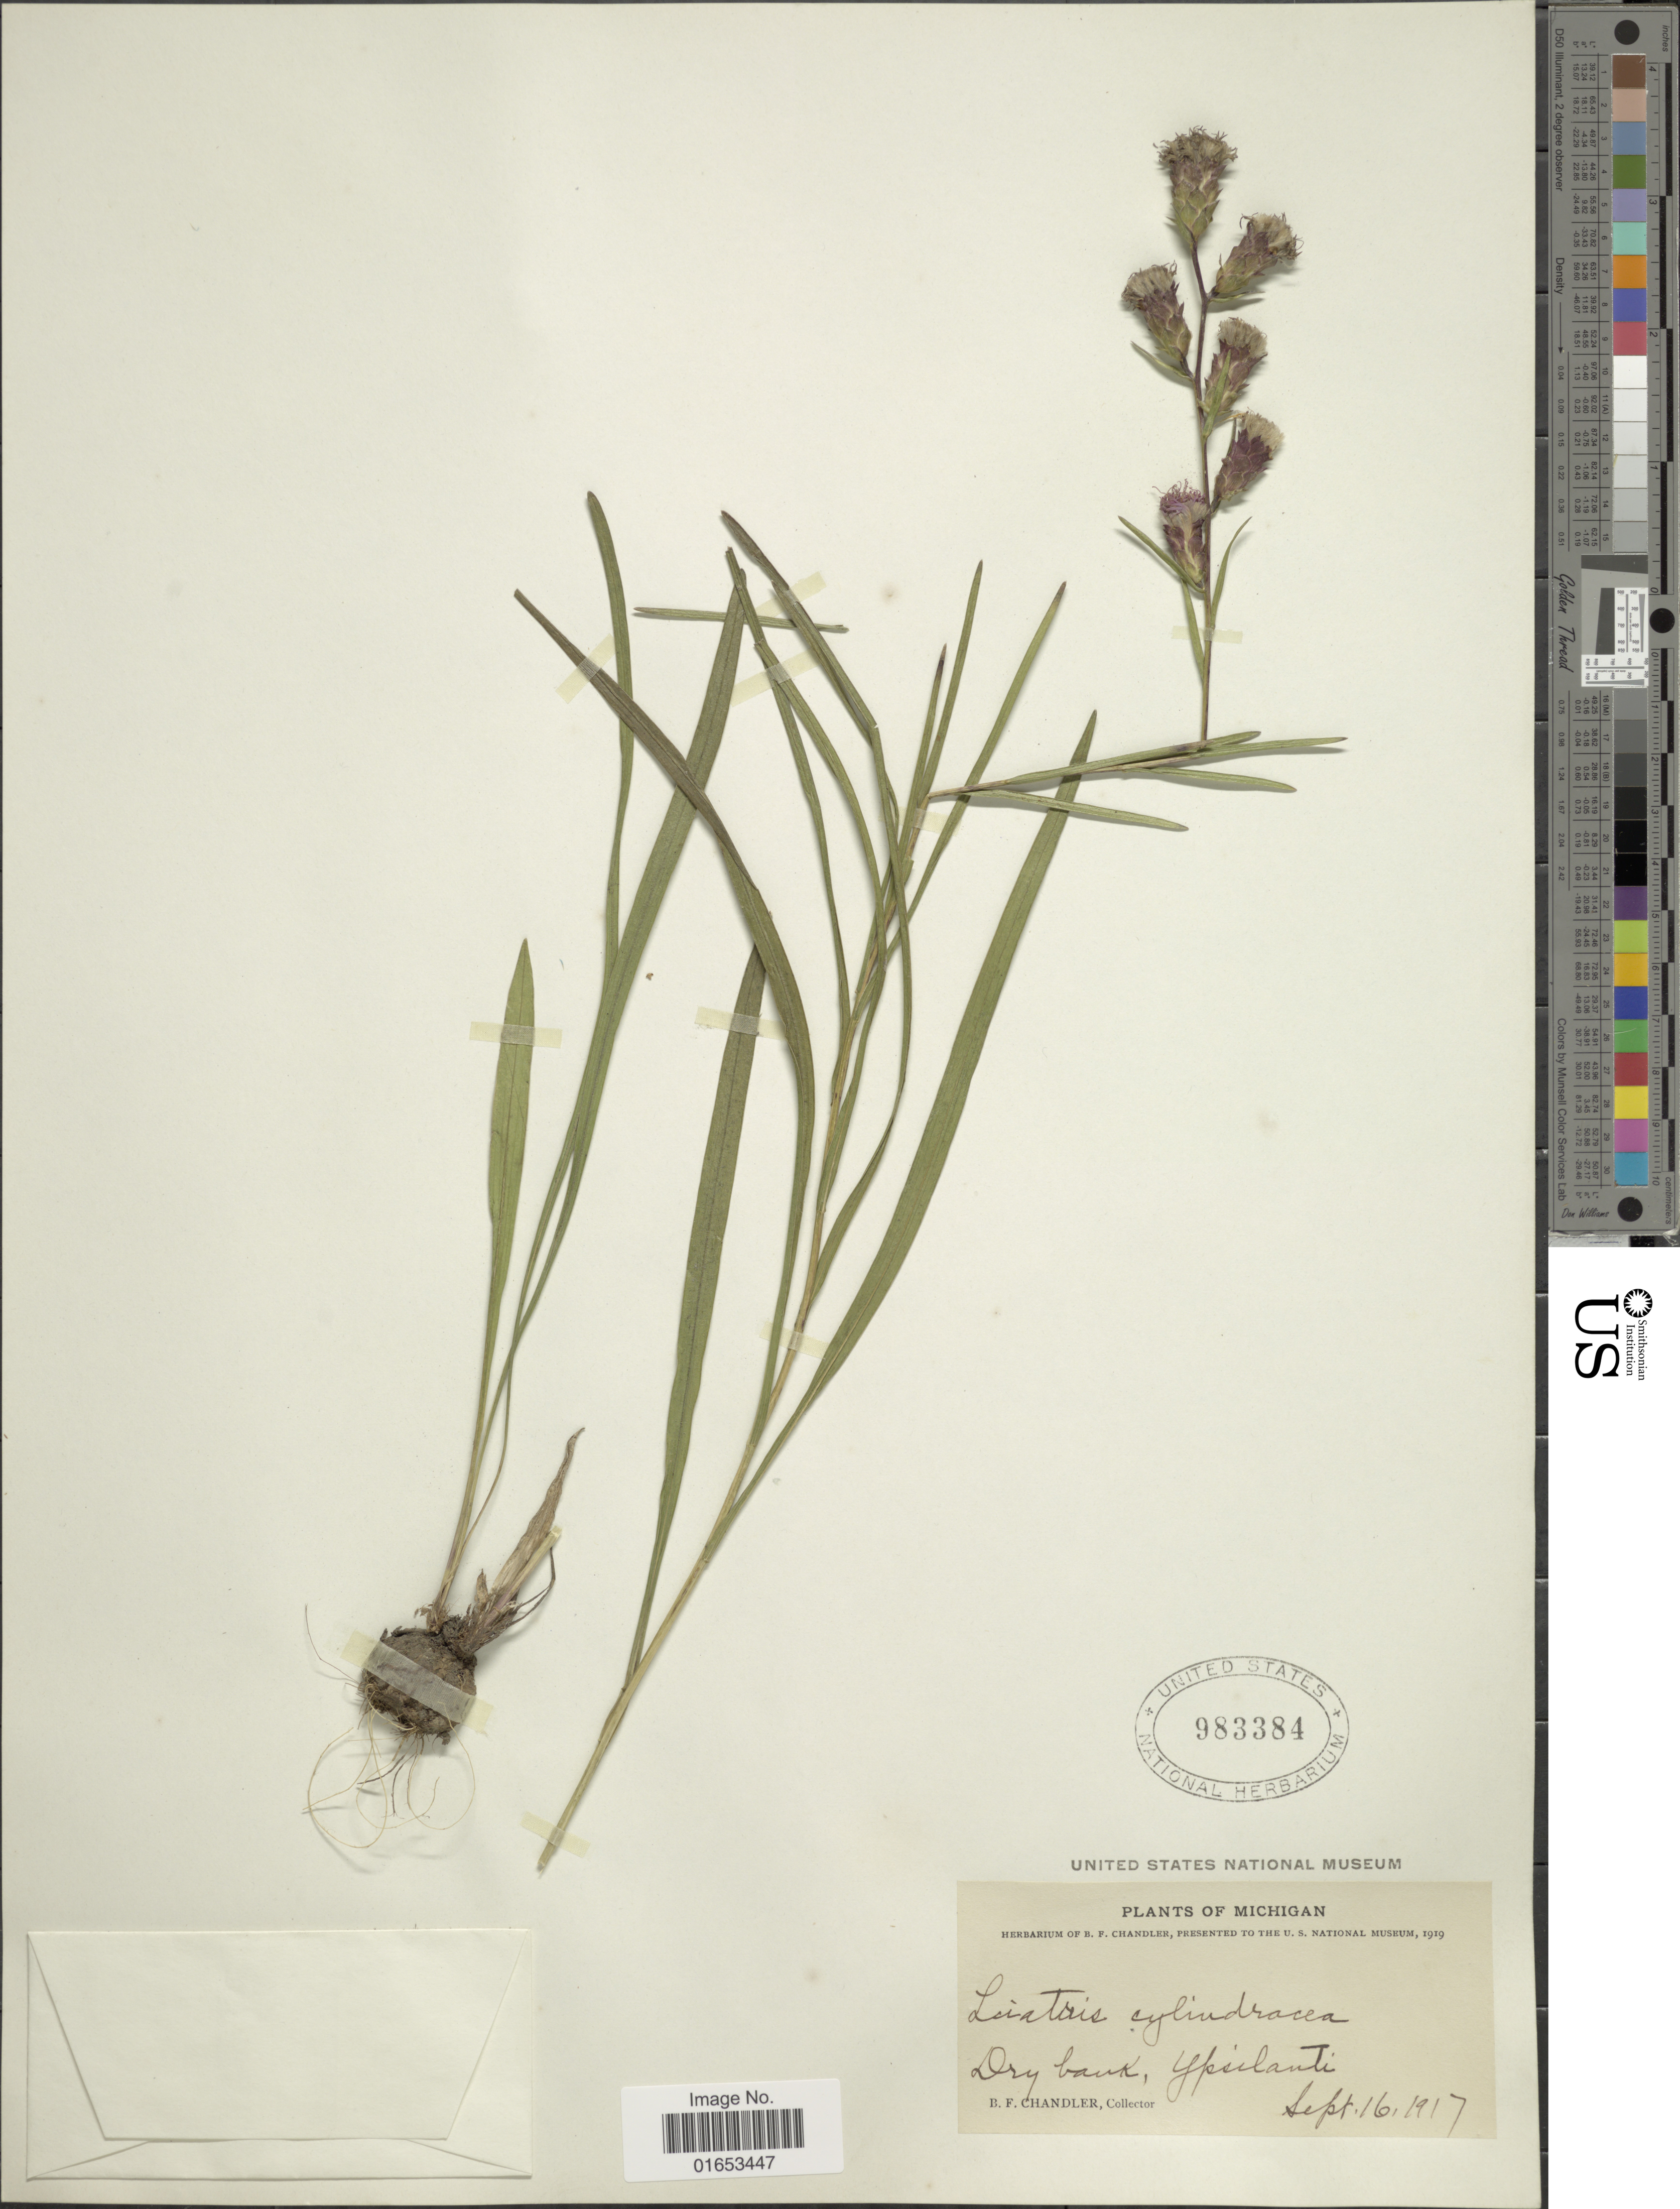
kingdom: Plantae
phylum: Tracheophyta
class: Magnoliopsida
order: Asterales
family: Asteraceae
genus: Liatris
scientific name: Liatris cylindracea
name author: Michaux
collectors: B. F. Chandler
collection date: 1917-09-16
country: United States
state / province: Michigan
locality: Dry Bank, Ypsilanti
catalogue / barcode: US 983384